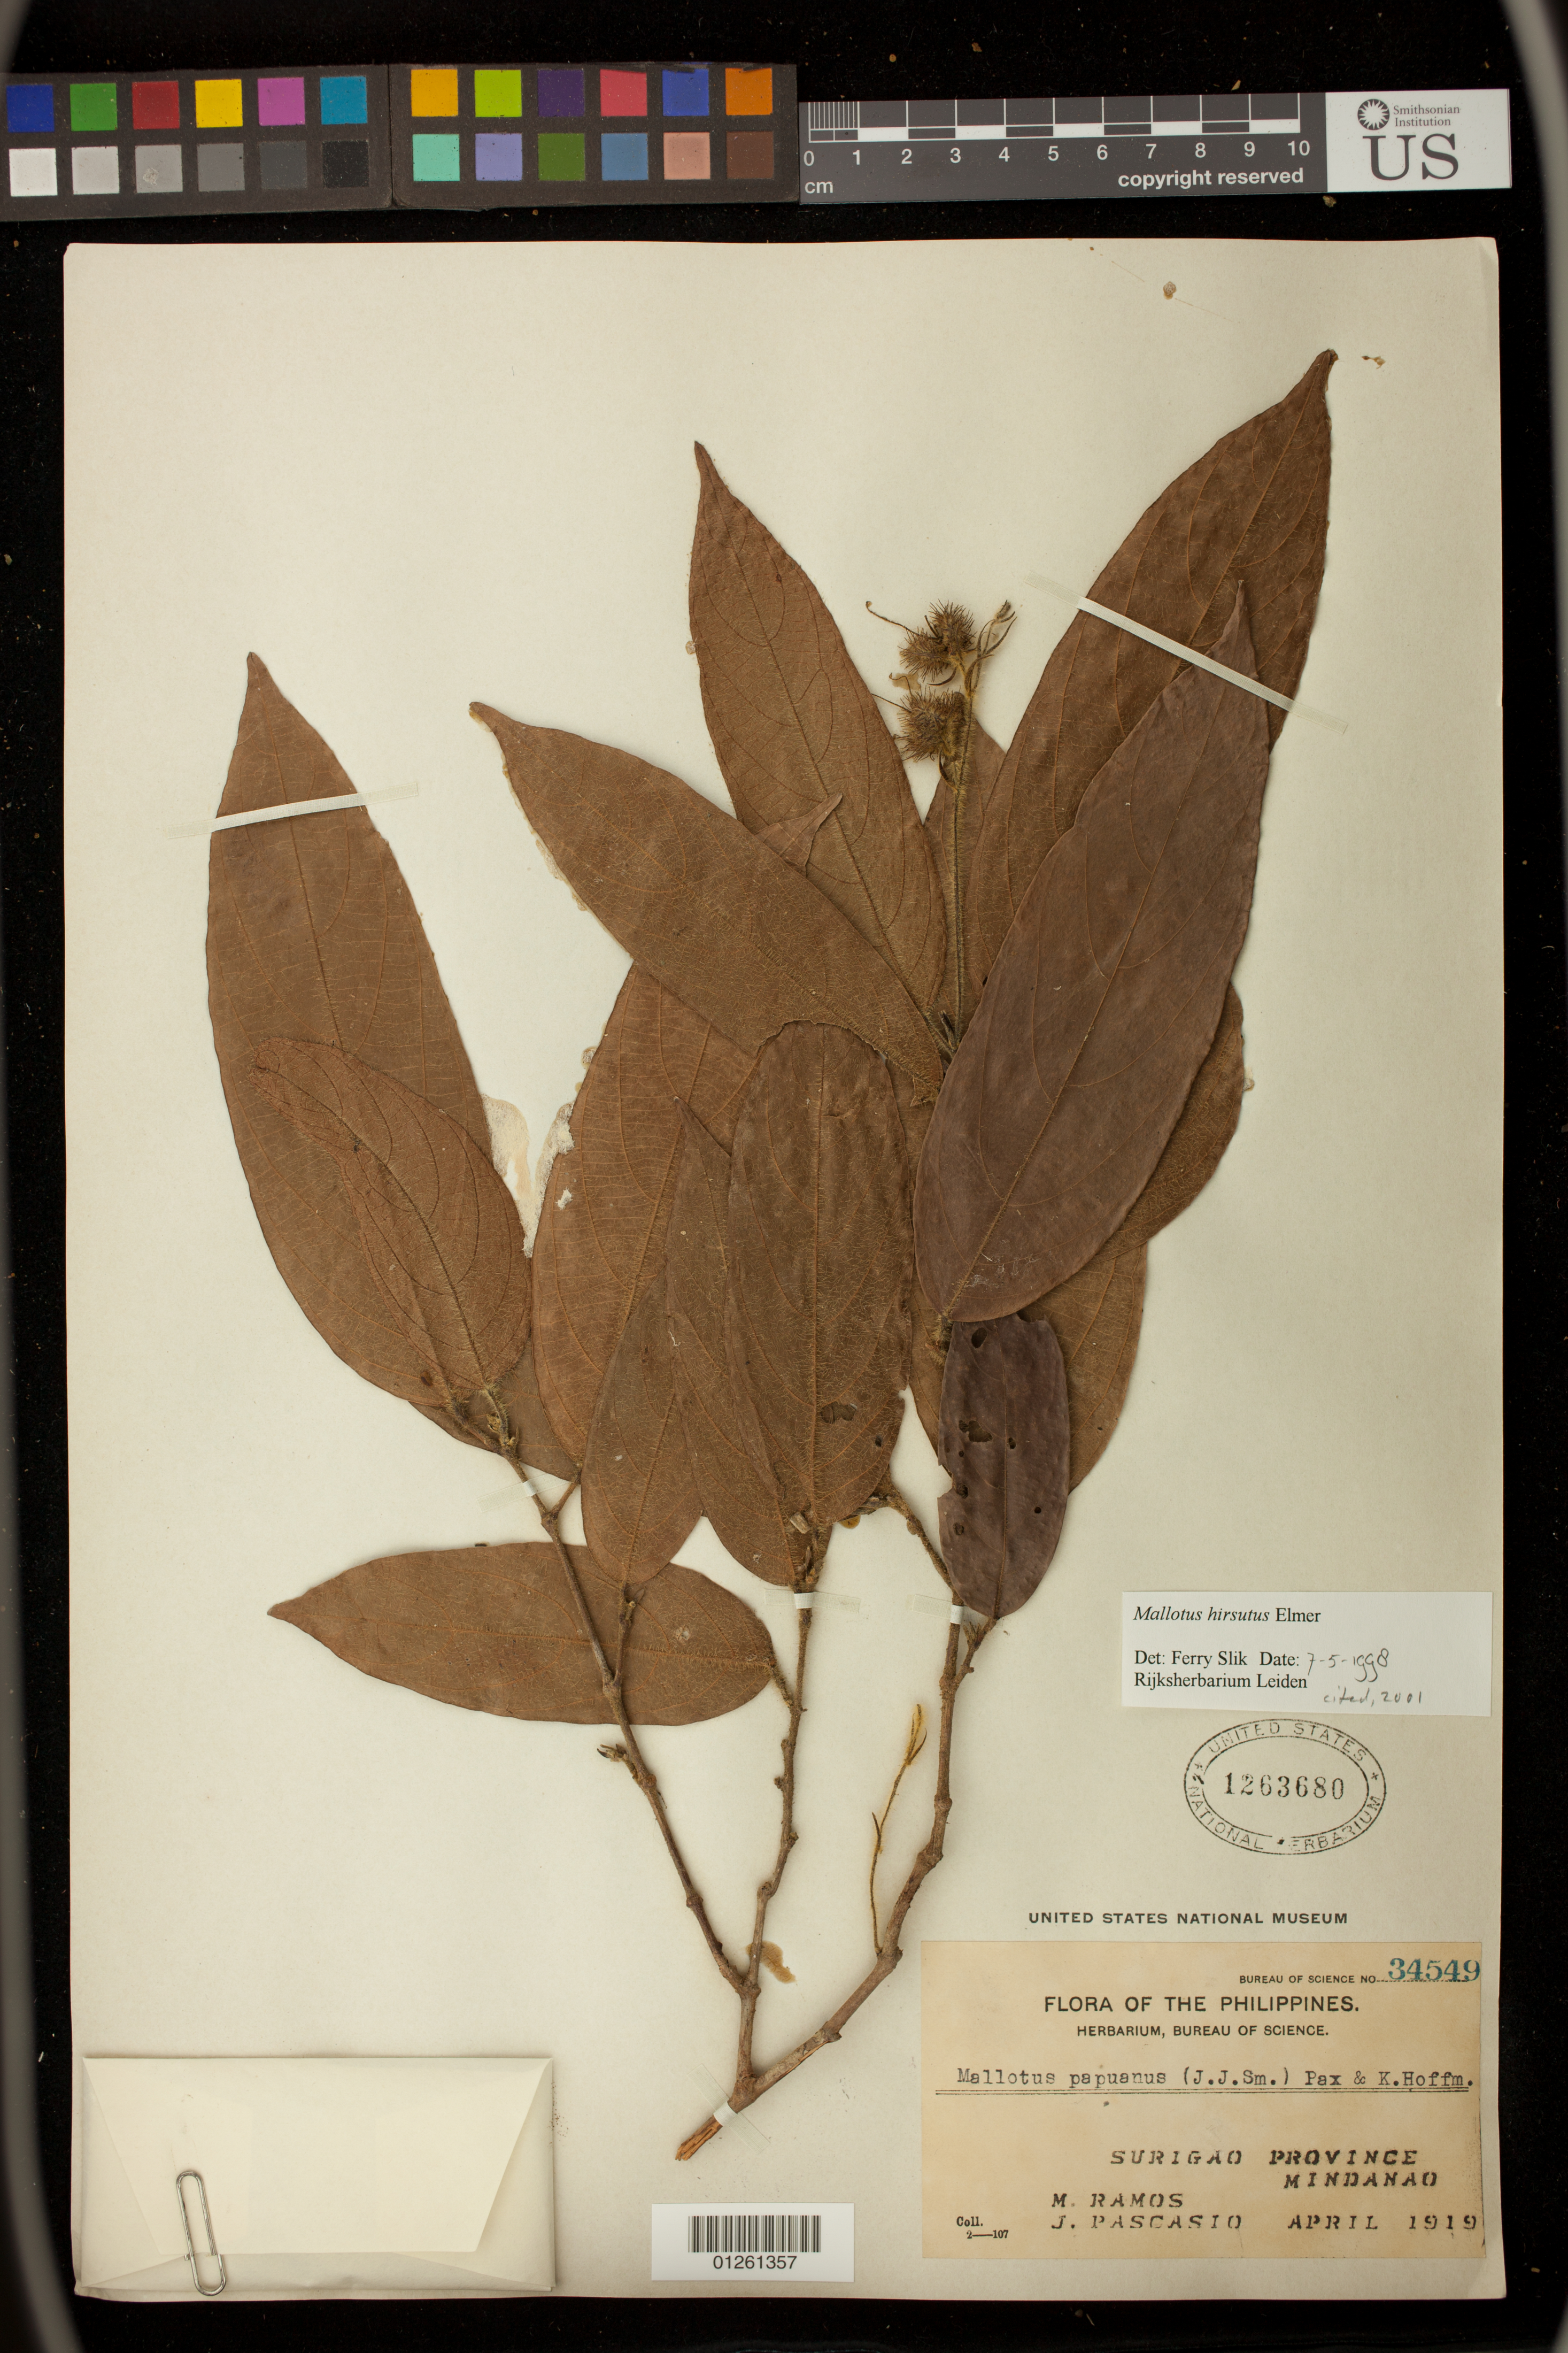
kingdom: Plantae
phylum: Tracheophyta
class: Magnoliopsida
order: Malpighiales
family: Euphorbiaceae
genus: Hancea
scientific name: Hancea hirsuta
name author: (Elmer) S.E.C. Sierra et al.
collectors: M. Ramos & J. Pascasio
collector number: Bur. Sci. 34549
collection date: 1919-04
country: Philippines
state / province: Caraga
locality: Surigao Province, Mindanao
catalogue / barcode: US 1263680